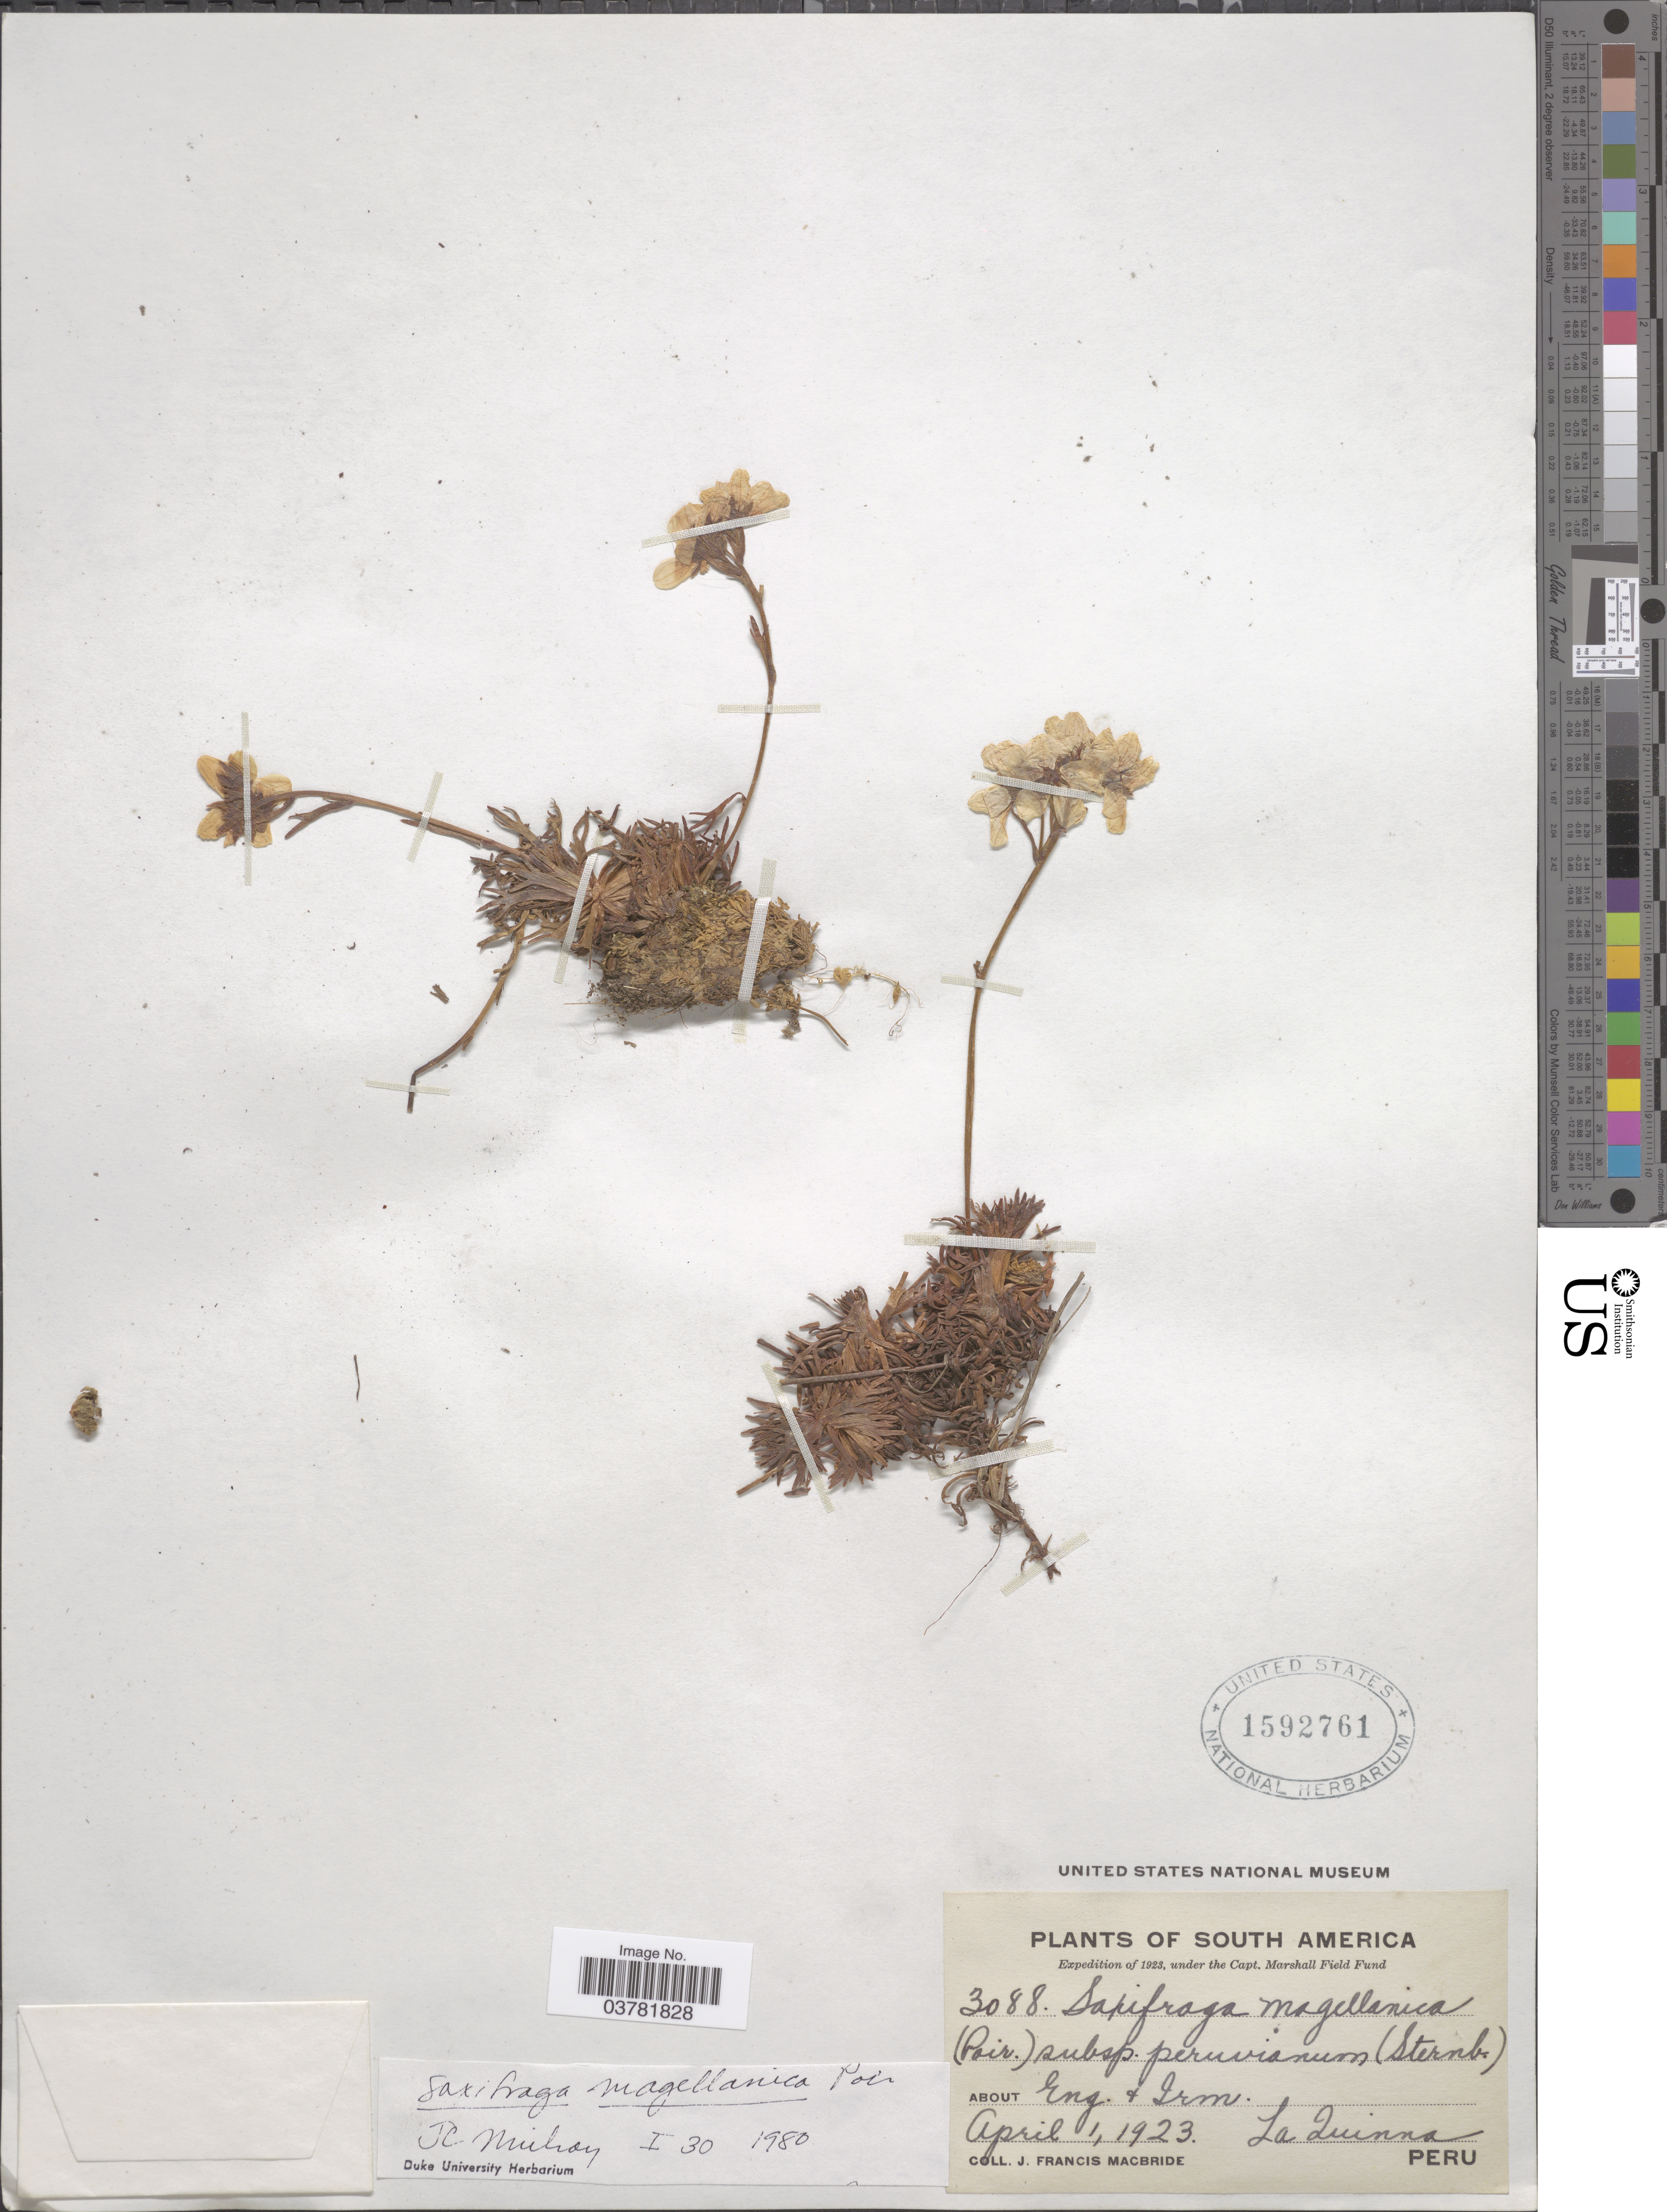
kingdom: Plantae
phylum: Tracheophyta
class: Magnoliopsida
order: Saxifragales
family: Saxifragaceae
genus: Saxifraga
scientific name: Saxifraga magellanica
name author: Poir.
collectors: J. F. Macbride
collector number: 3088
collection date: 1923-04-01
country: Peru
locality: Expedition of 1923. La Quinna.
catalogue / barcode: US 1592761